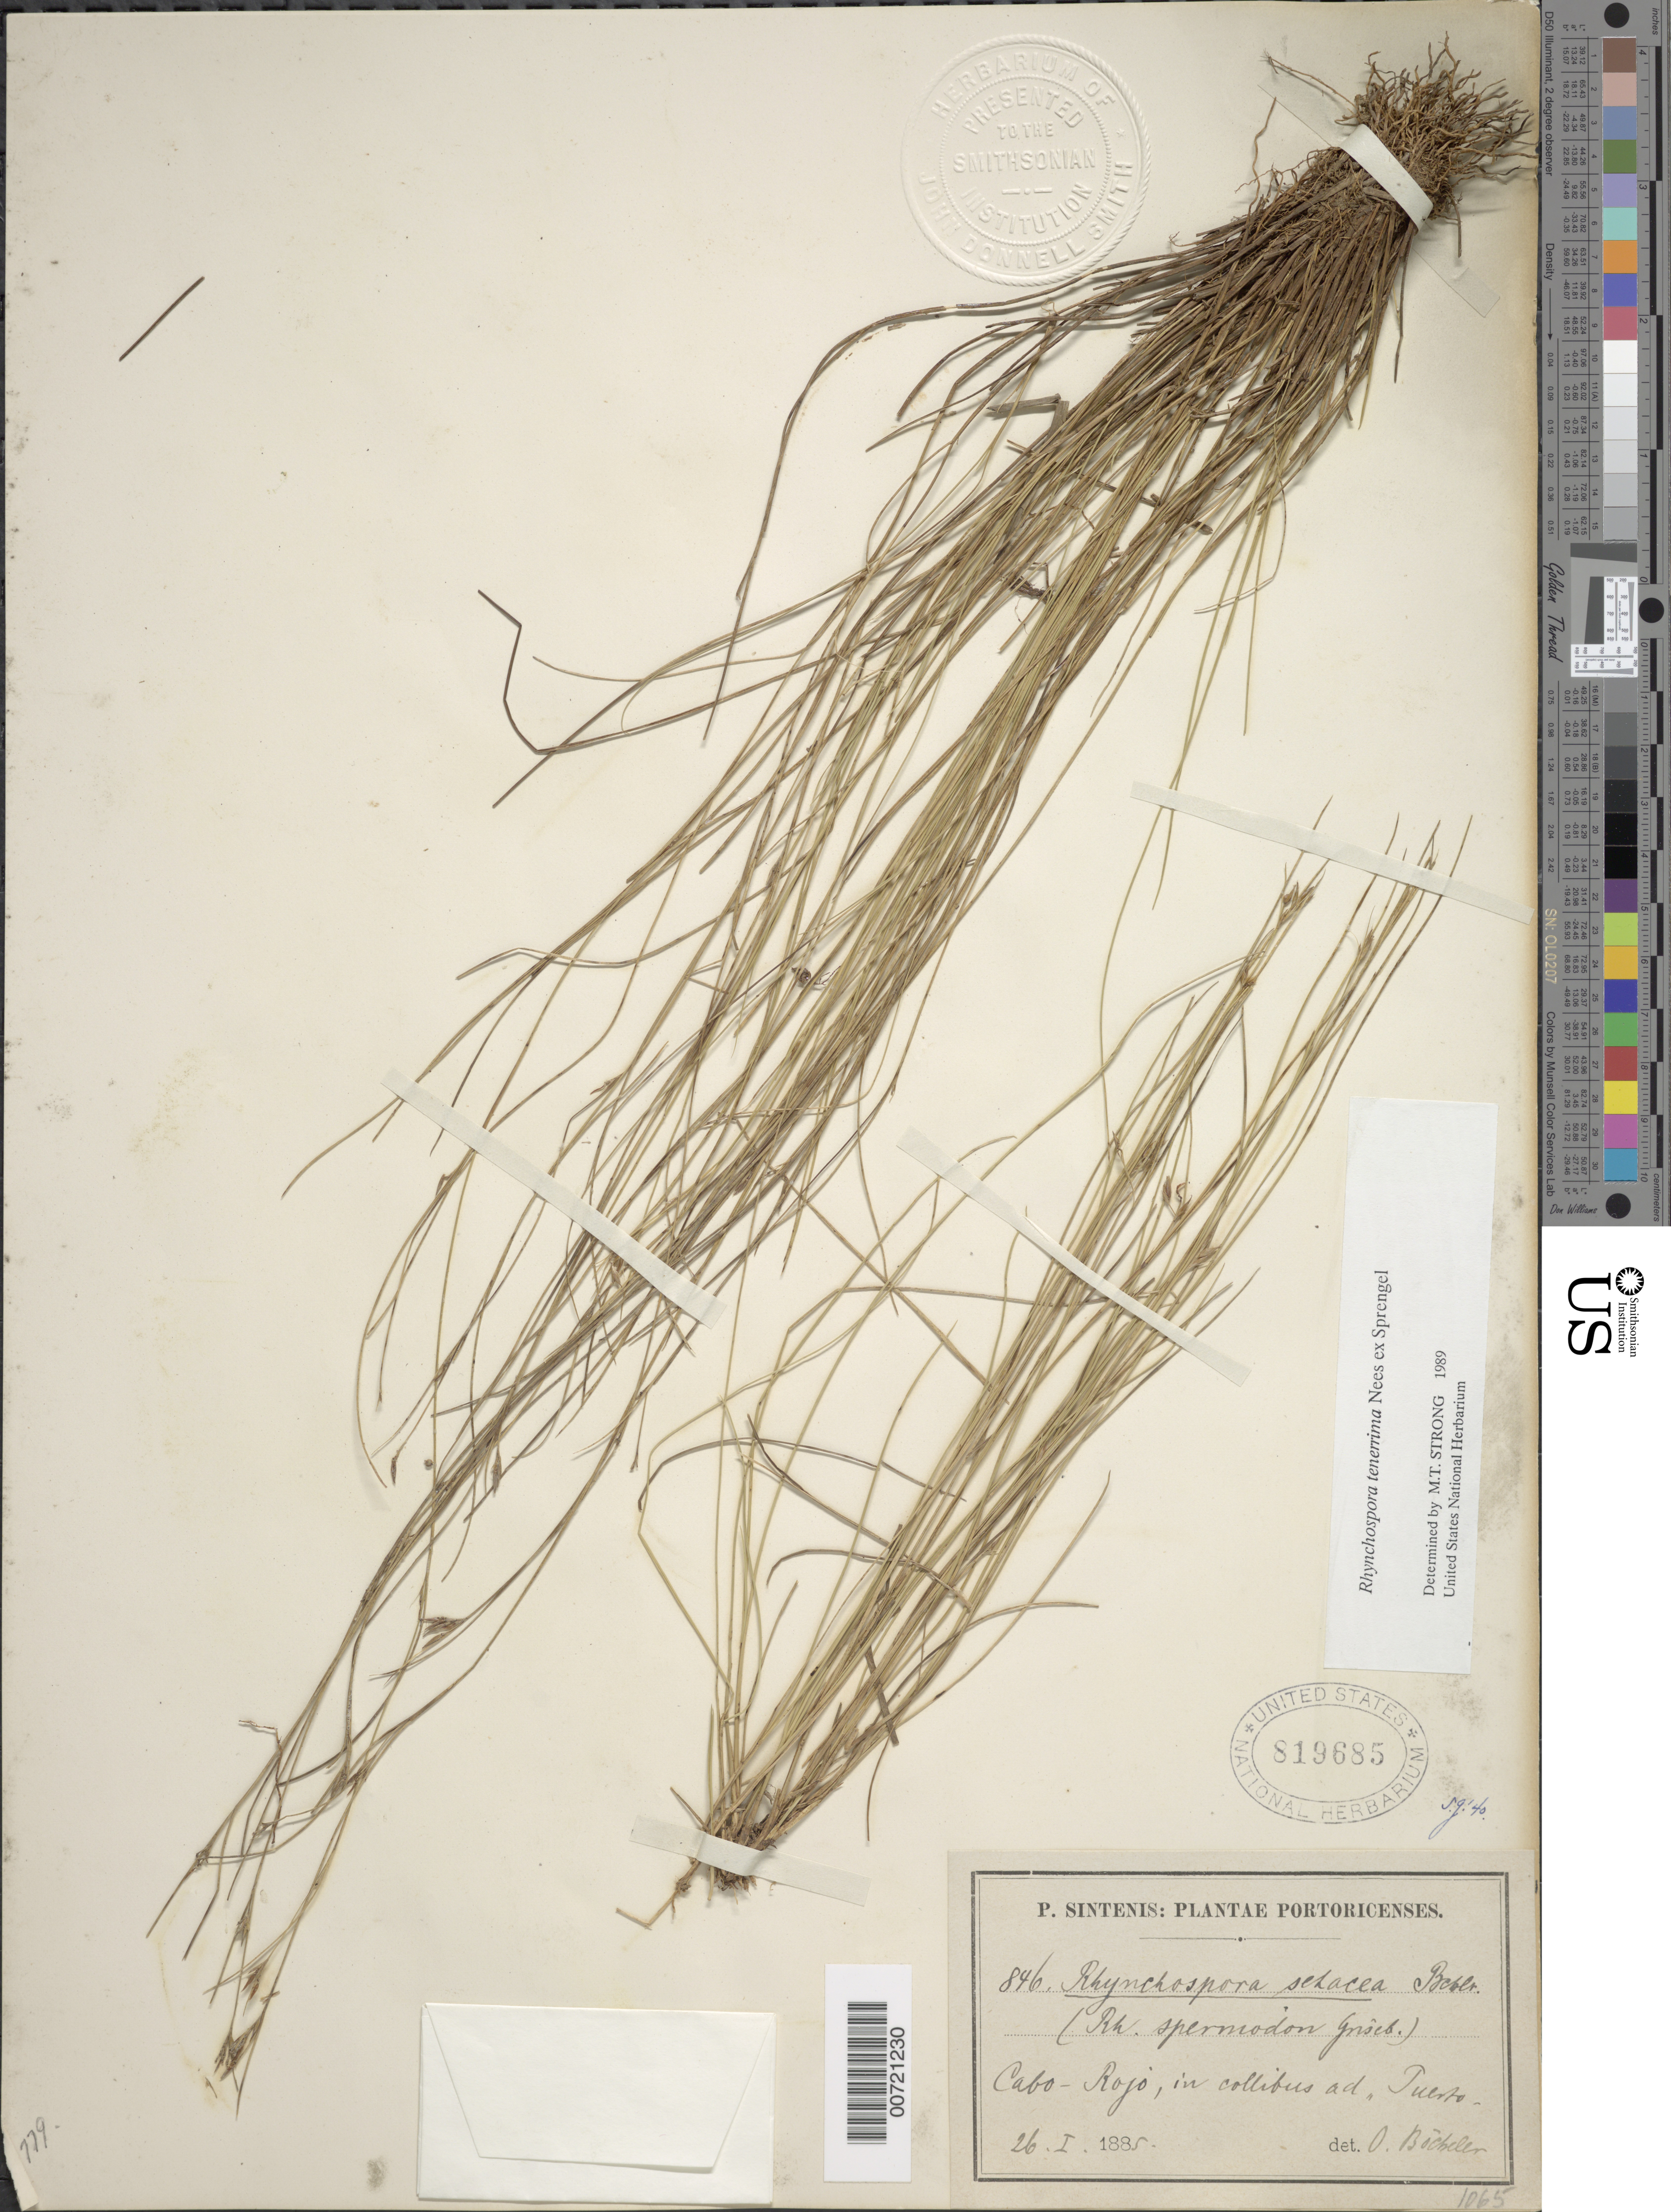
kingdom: Plantae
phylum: Tracheophyta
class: Liliopsida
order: Poales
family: Cyperaceae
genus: Rhynchospora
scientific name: Rhynchospora tenerrima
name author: Nees ex Spreng.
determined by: Strong, M. T., (US), Smithsonian Institution - National Museum of Natural History (UNITED STATES)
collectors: P. Sintenis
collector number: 846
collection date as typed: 26 Jan 1885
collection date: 1885-01-26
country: Puerto Rico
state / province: Cabo Rojo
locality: Cabo Rojo.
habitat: In collibus ad Puerto.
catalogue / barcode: US 819685